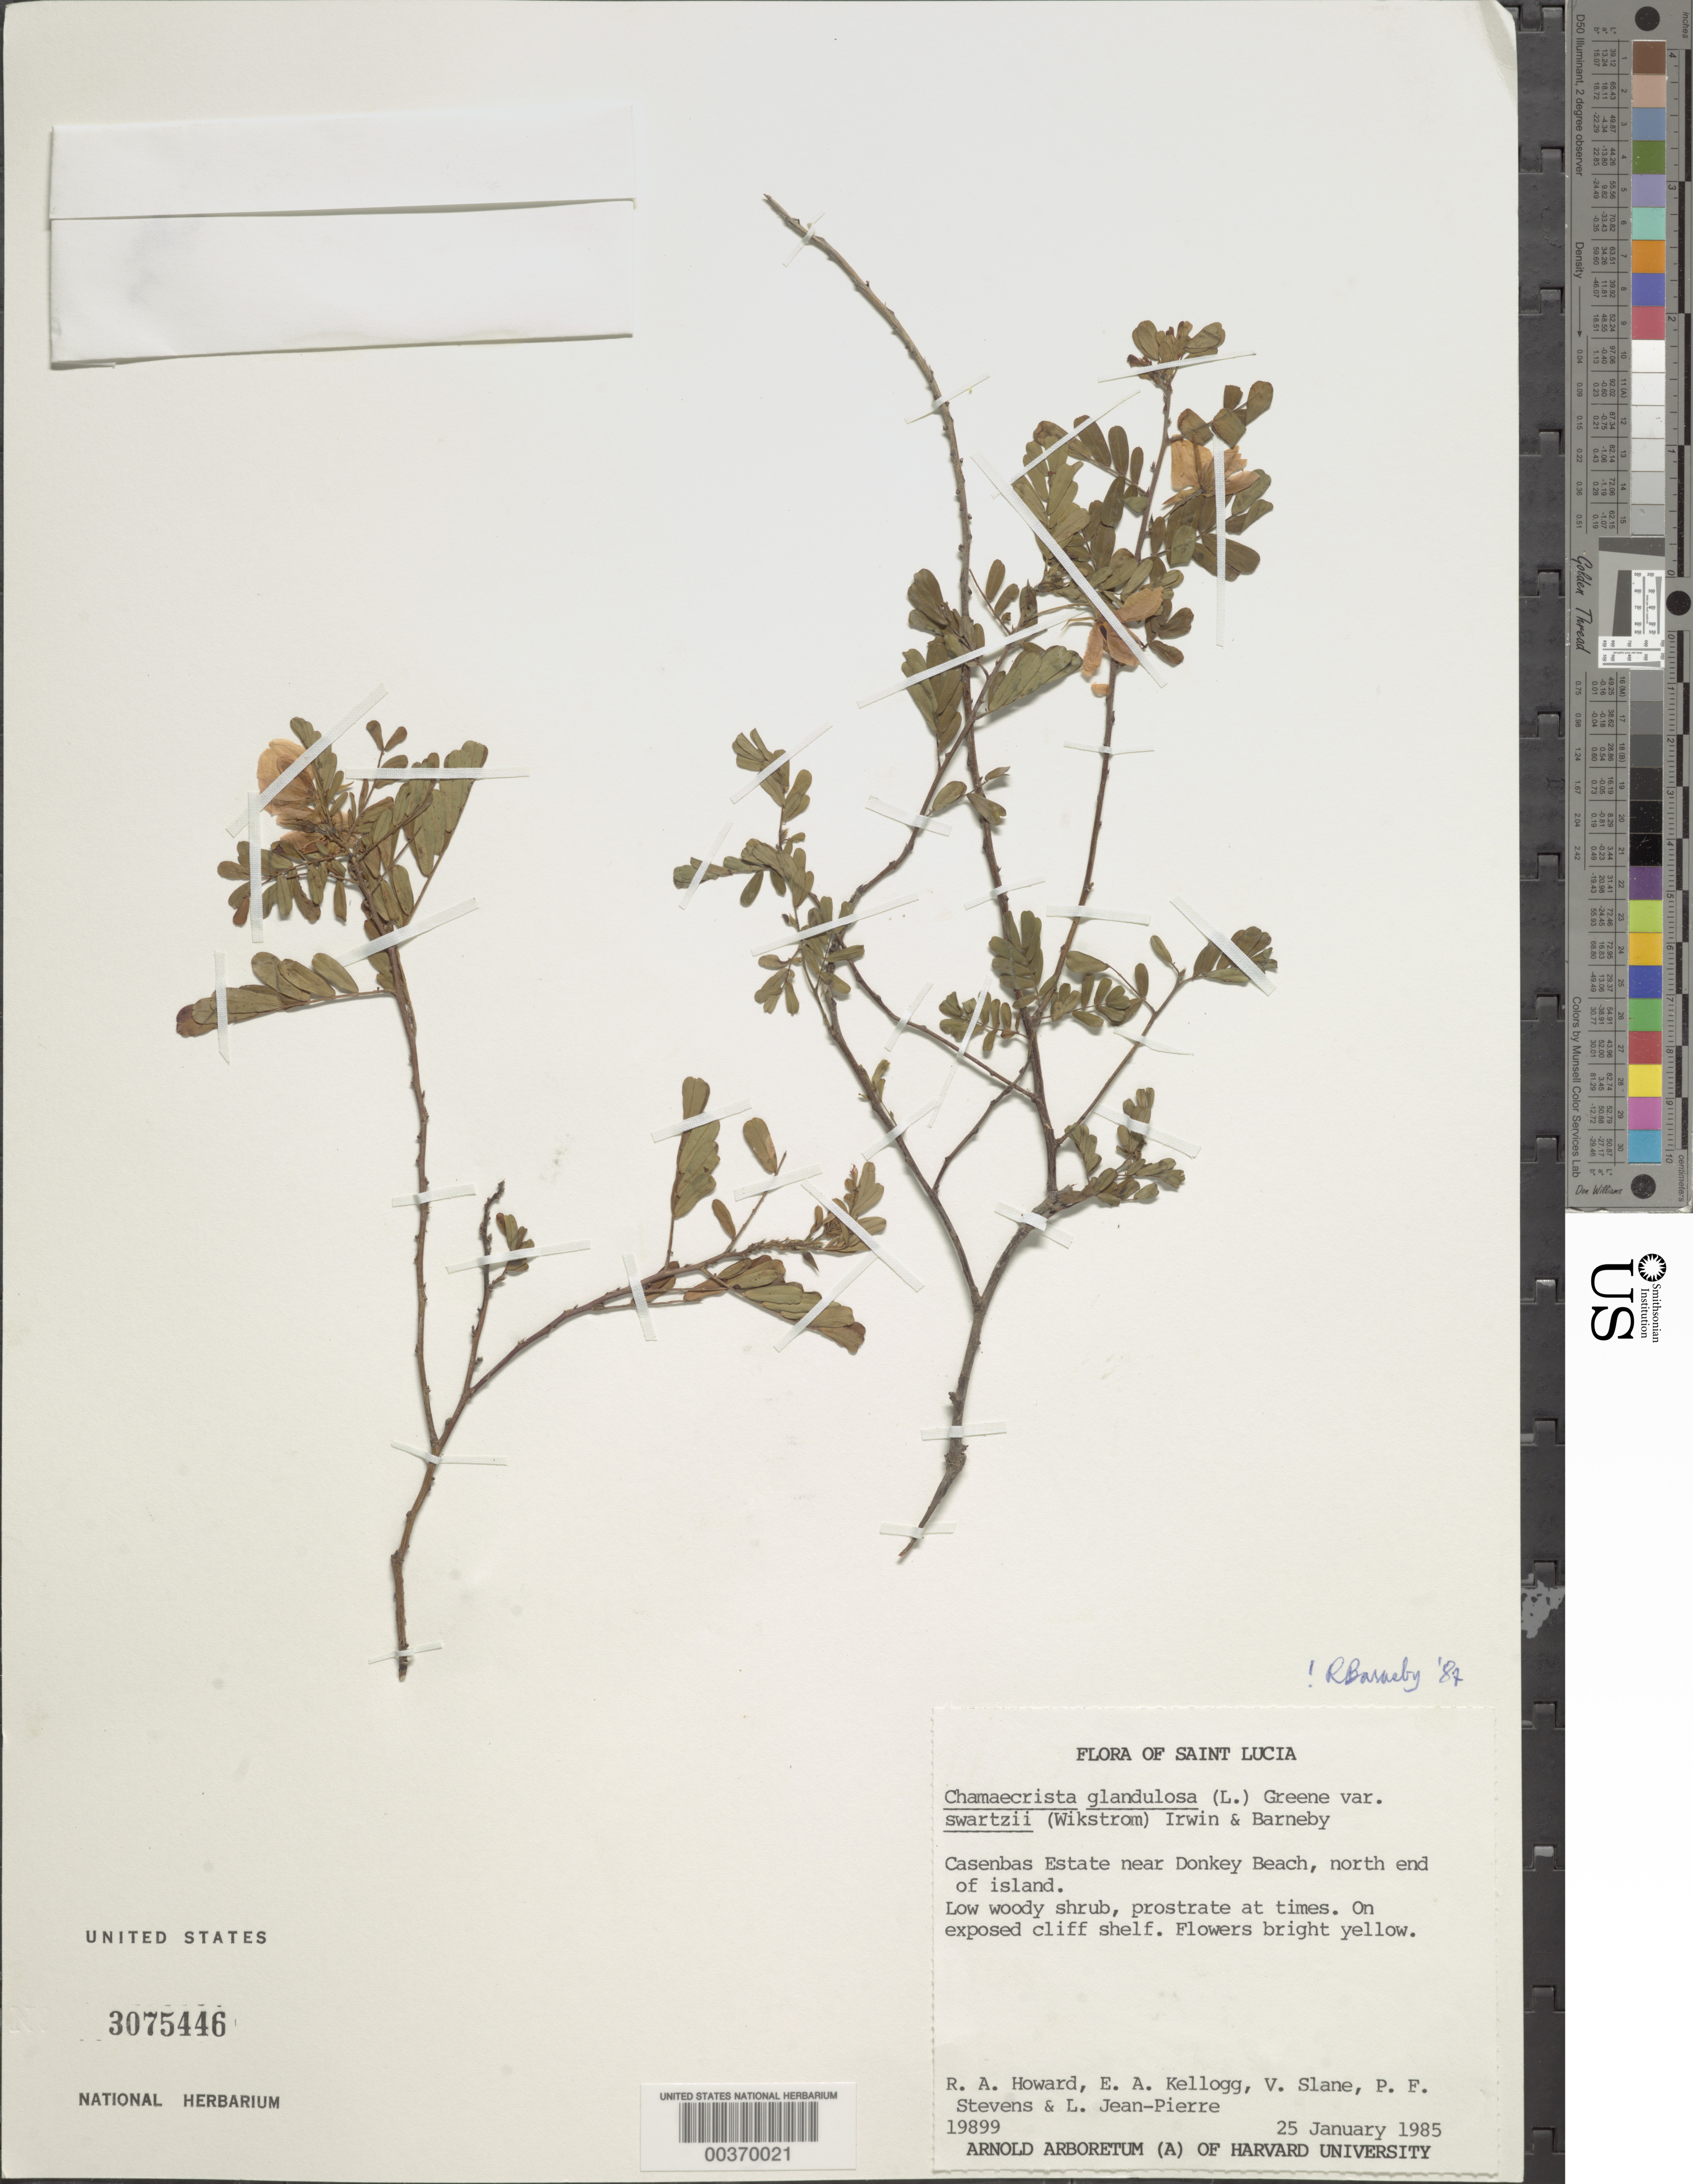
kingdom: Plantae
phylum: Tracheophyta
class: Magnoliopsida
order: Fabales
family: Fabaceae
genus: Chamaecrista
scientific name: Chamaecrista glandulosa var. swartzii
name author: (Wikstr.) H.S. Irwin & Barneby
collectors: R. A. Howard, E. A. Kellogg, V. Slane, P. F. Stevens & L. L. Jean-Pierre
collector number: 19899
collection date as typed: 25 Jan 1985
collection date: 1985-01-25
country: St. Lucia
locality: Casenbas estate near donkey beach, n end of island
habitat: On exposed cliff shelf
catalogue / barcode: US 3075446